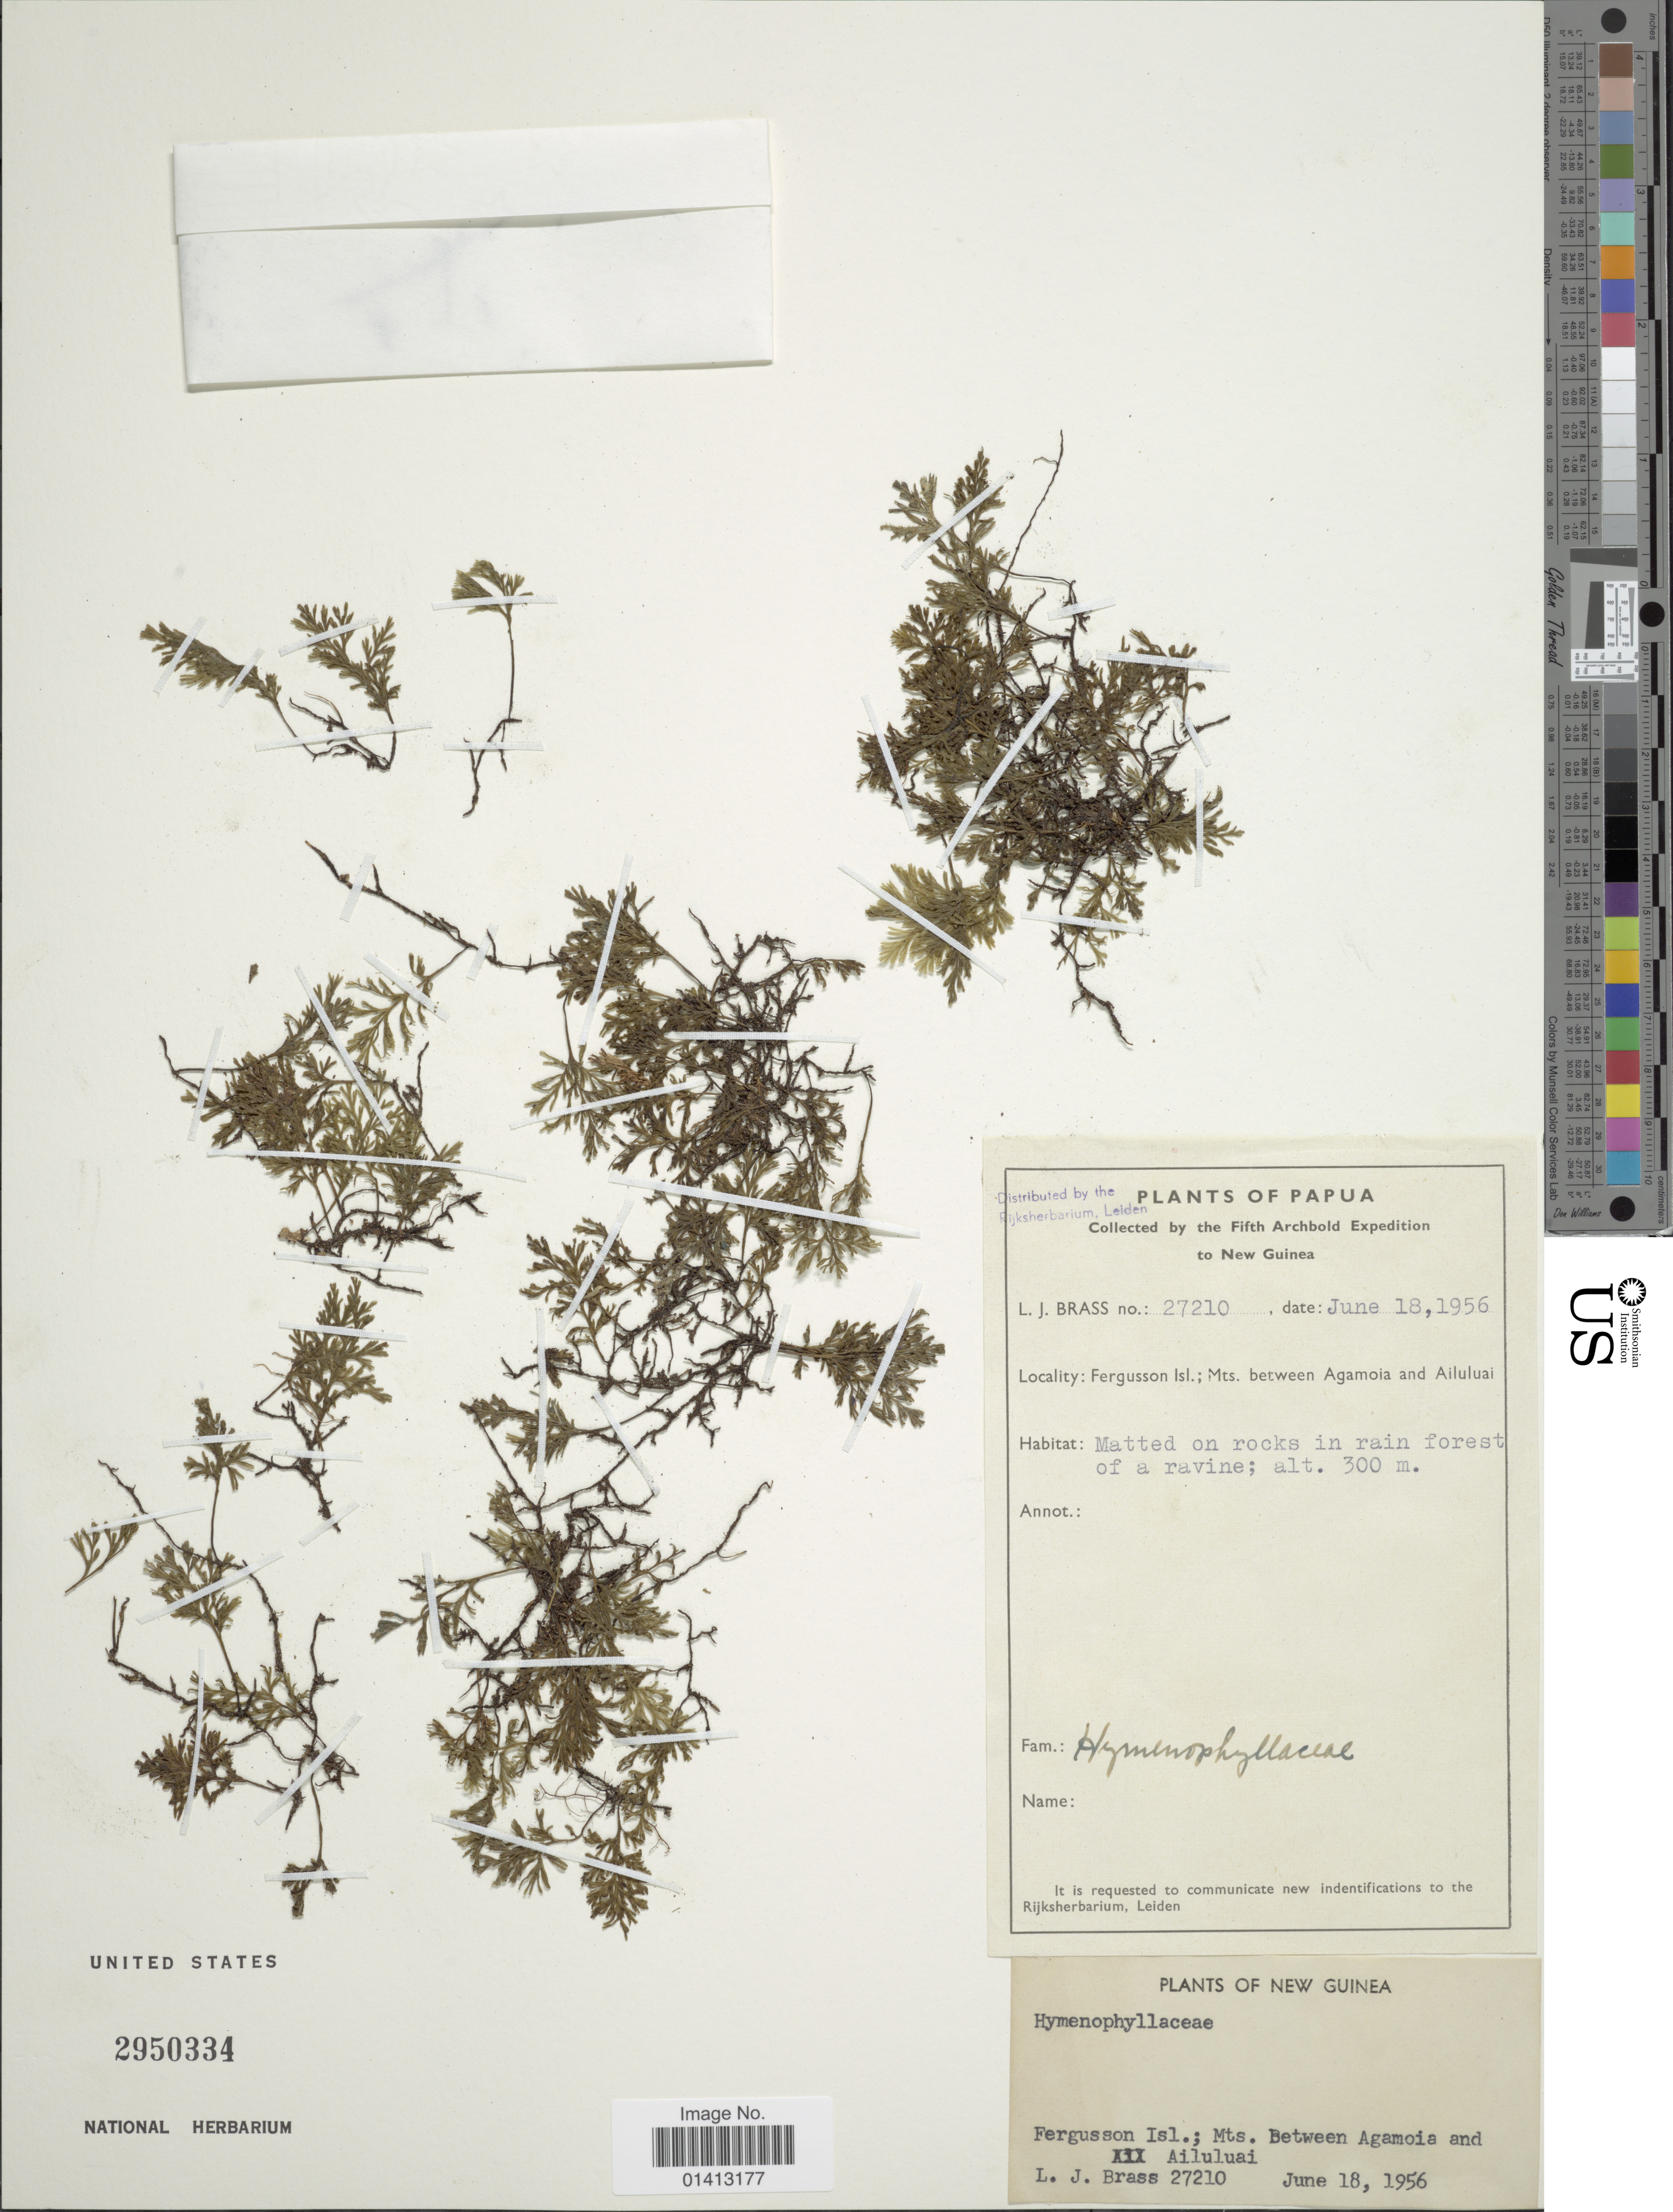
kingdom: Plantae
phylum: Tracheophyta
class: Polypodiopsida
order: Hymenophyllales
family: Hymenophyllaceae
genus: Crepidomanes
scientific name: Crepidomanes sp.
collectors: L. J. Brass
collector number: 27210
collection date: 1956-06-18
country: Papua New Guinea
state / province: Milne Bay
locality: Fergusson Isl.; Mts between Agamoia and Aililuai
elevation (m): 300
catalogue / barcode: US 2950334